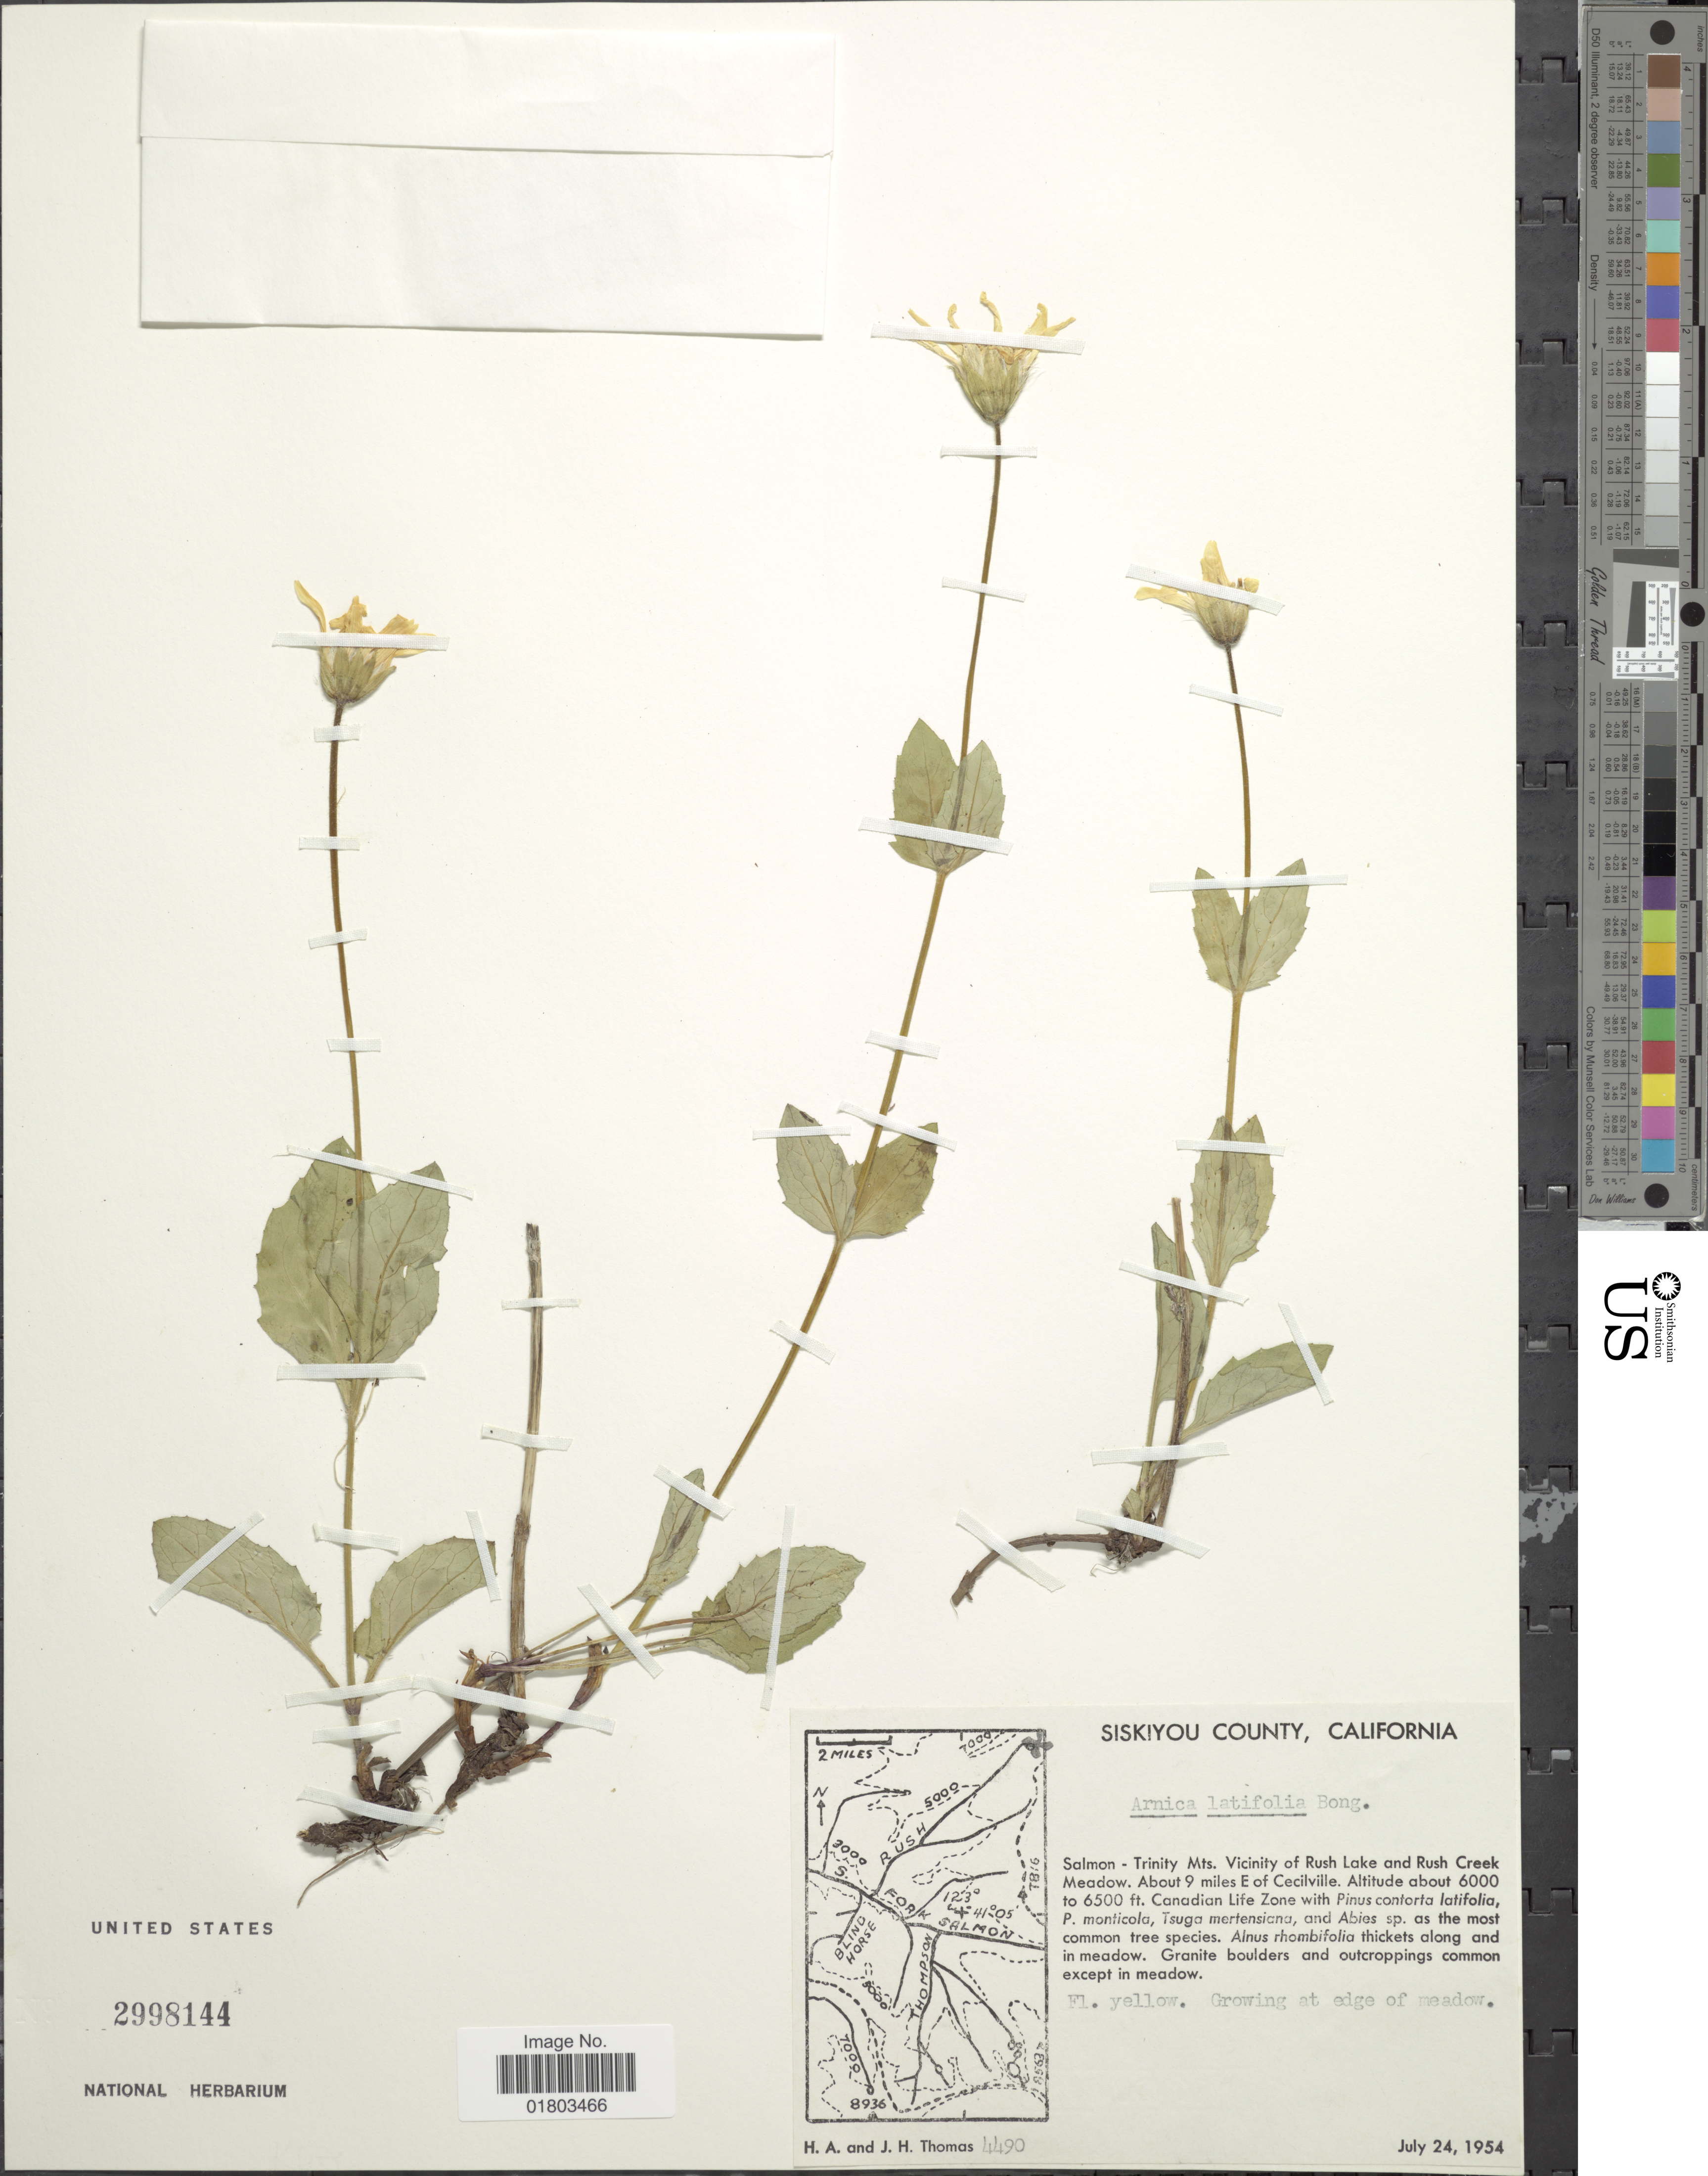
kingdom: Plantae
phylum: Tracheophyta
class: Magnoliopsida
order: Asterales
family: Asteraceae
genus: Arnica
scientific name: Arnica latifolia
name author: Bong.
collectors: H. Thomas & J. H. Thomas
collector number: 4490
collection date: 1954-07-24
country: United States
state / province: California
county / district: Siskiyou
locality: Siskiyou County, Salmon - Trinity Mts. Vicinity of Rush Lake and Rush Creek Meadow. About 9 miles E of Cecilville ft Canadian Zone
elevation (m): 1829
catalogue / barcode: US 2998144